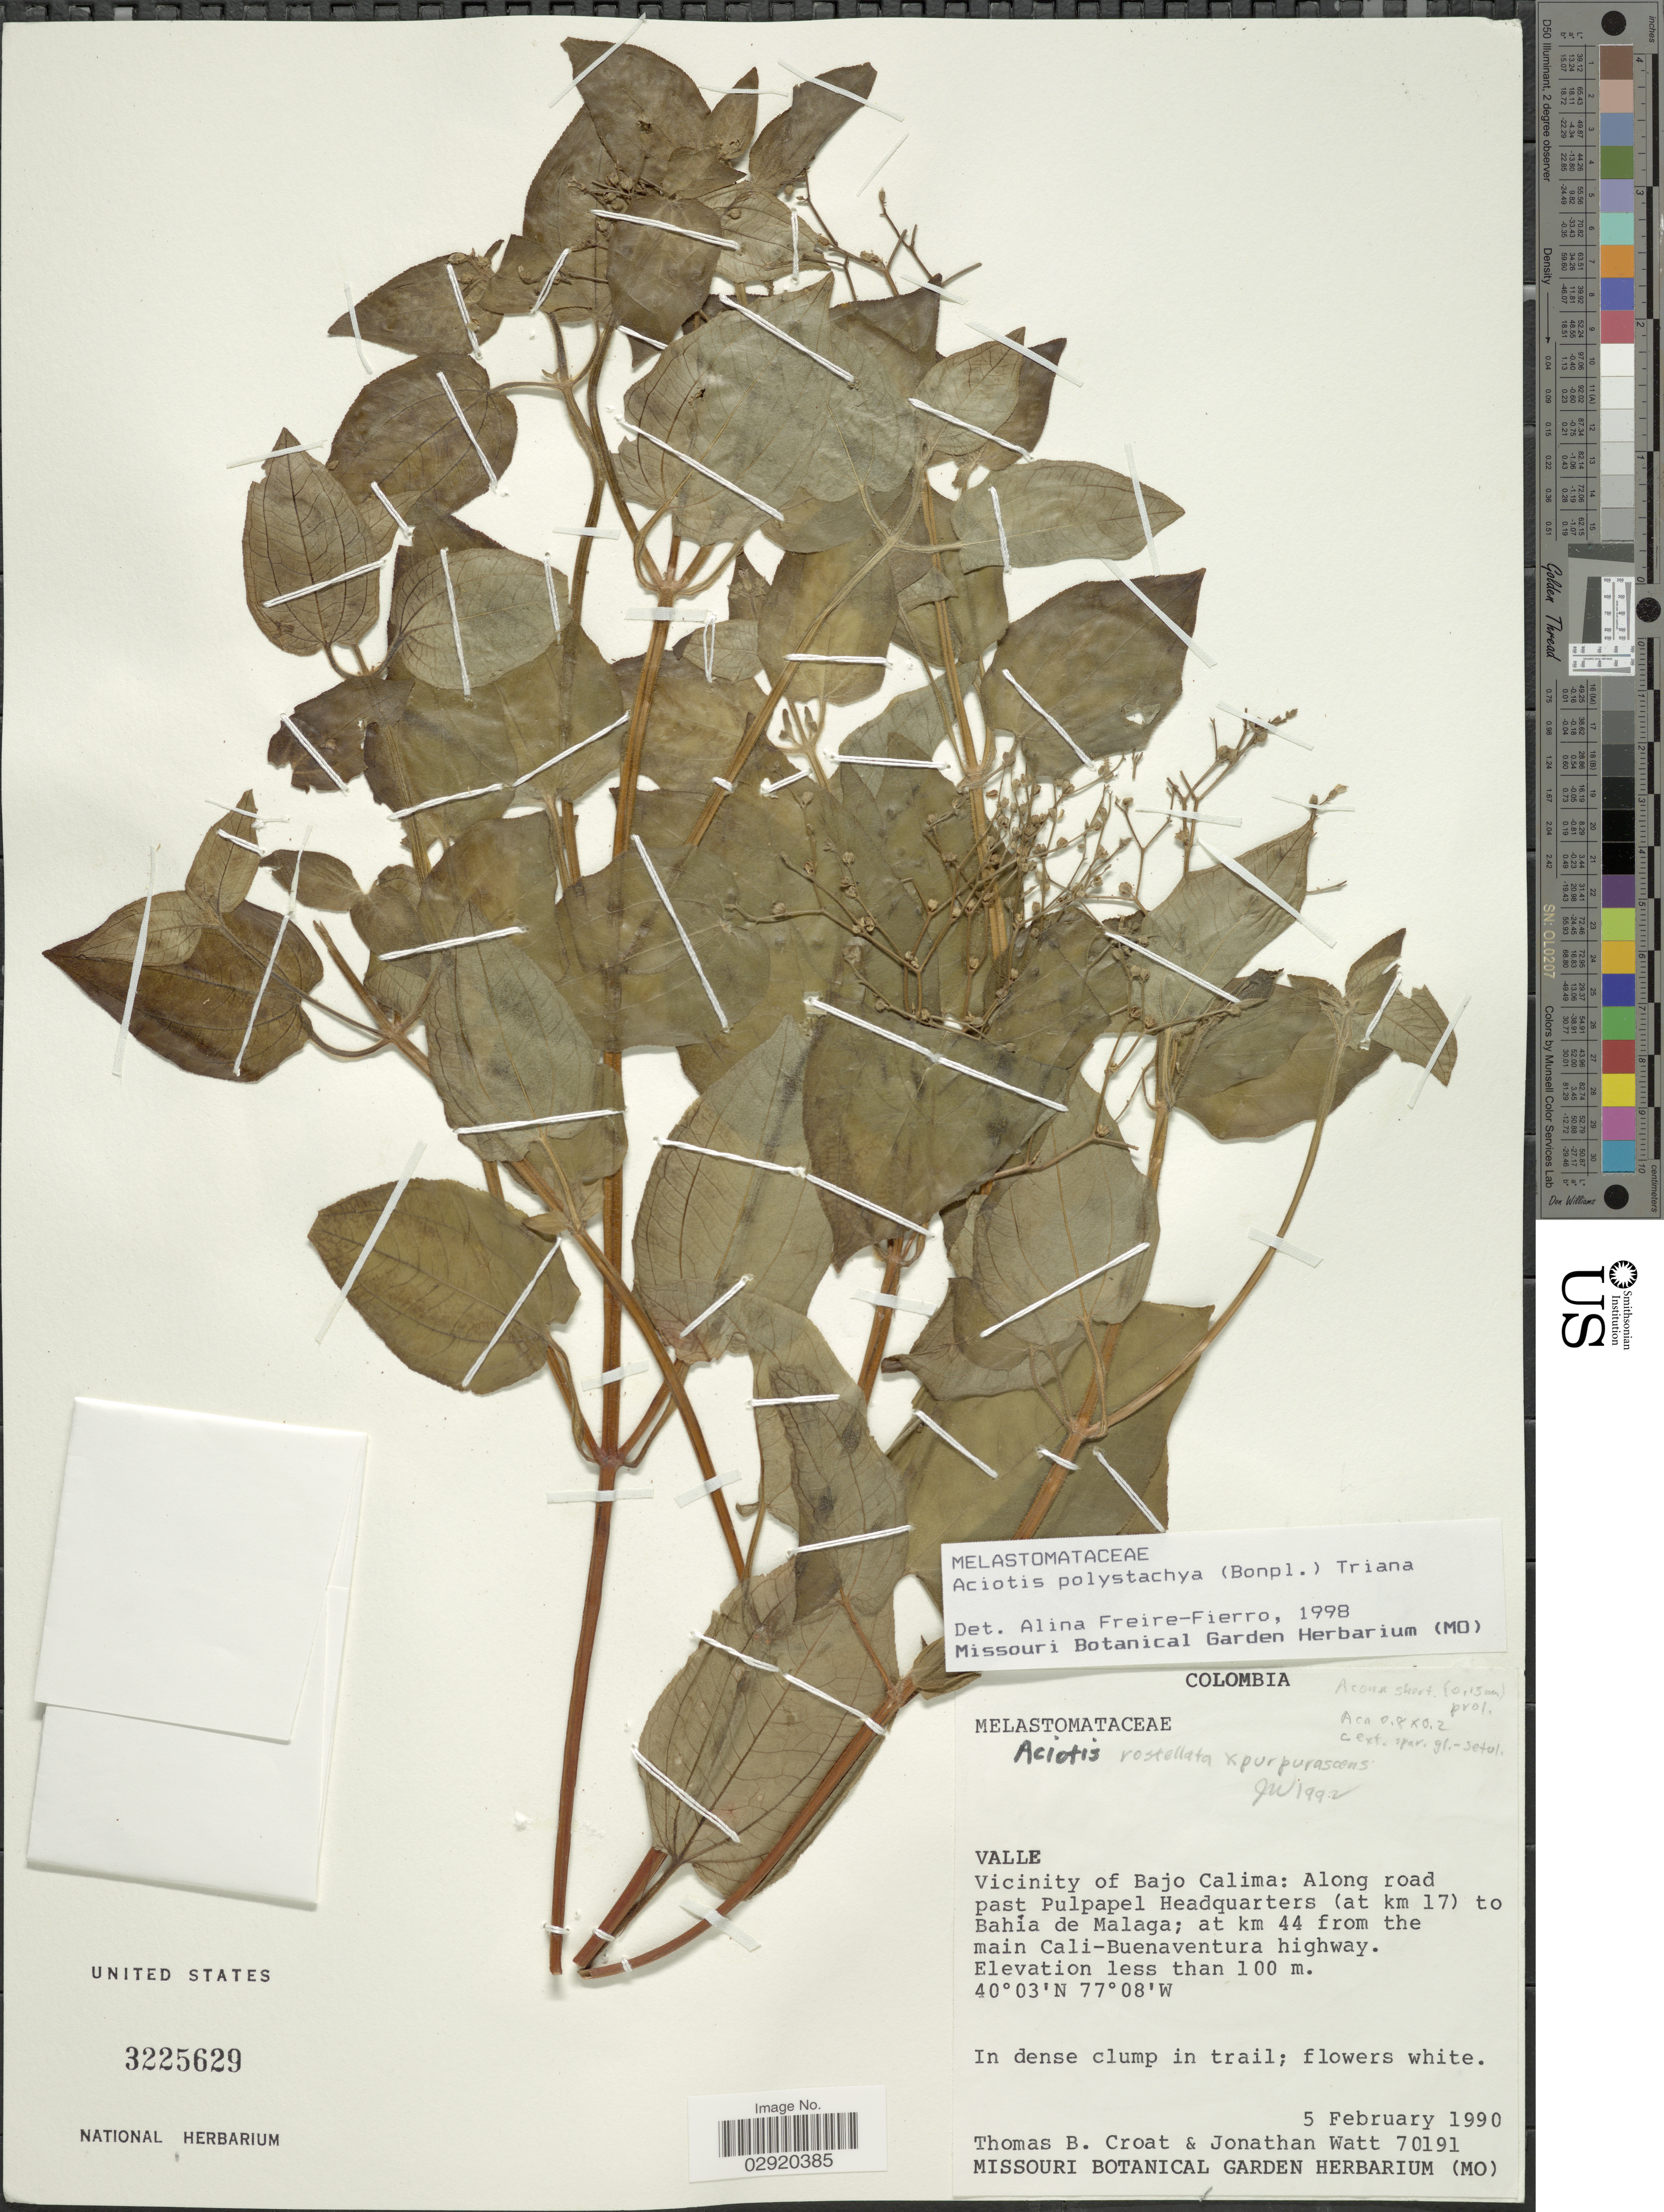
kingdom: Plantae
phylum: Tracheophyta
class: Magnoliopsida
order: Myrtales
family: Melastomataceae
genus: Aciotis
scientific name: Aciotis polystachya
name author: (Bonpl.) Triana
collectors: T. B. Croat & J. Watt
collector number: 70191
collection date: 1990-02-05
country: Colombia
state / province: Valle del Cauca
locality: Valle. Vicinity of Bajo Calima: Along road past Pulpapel Headquarters (at km 17) to Bahía de Malaga; at km 44 from the main Cali-Buenaventura highway.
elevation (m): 100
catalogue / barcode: US 3225629